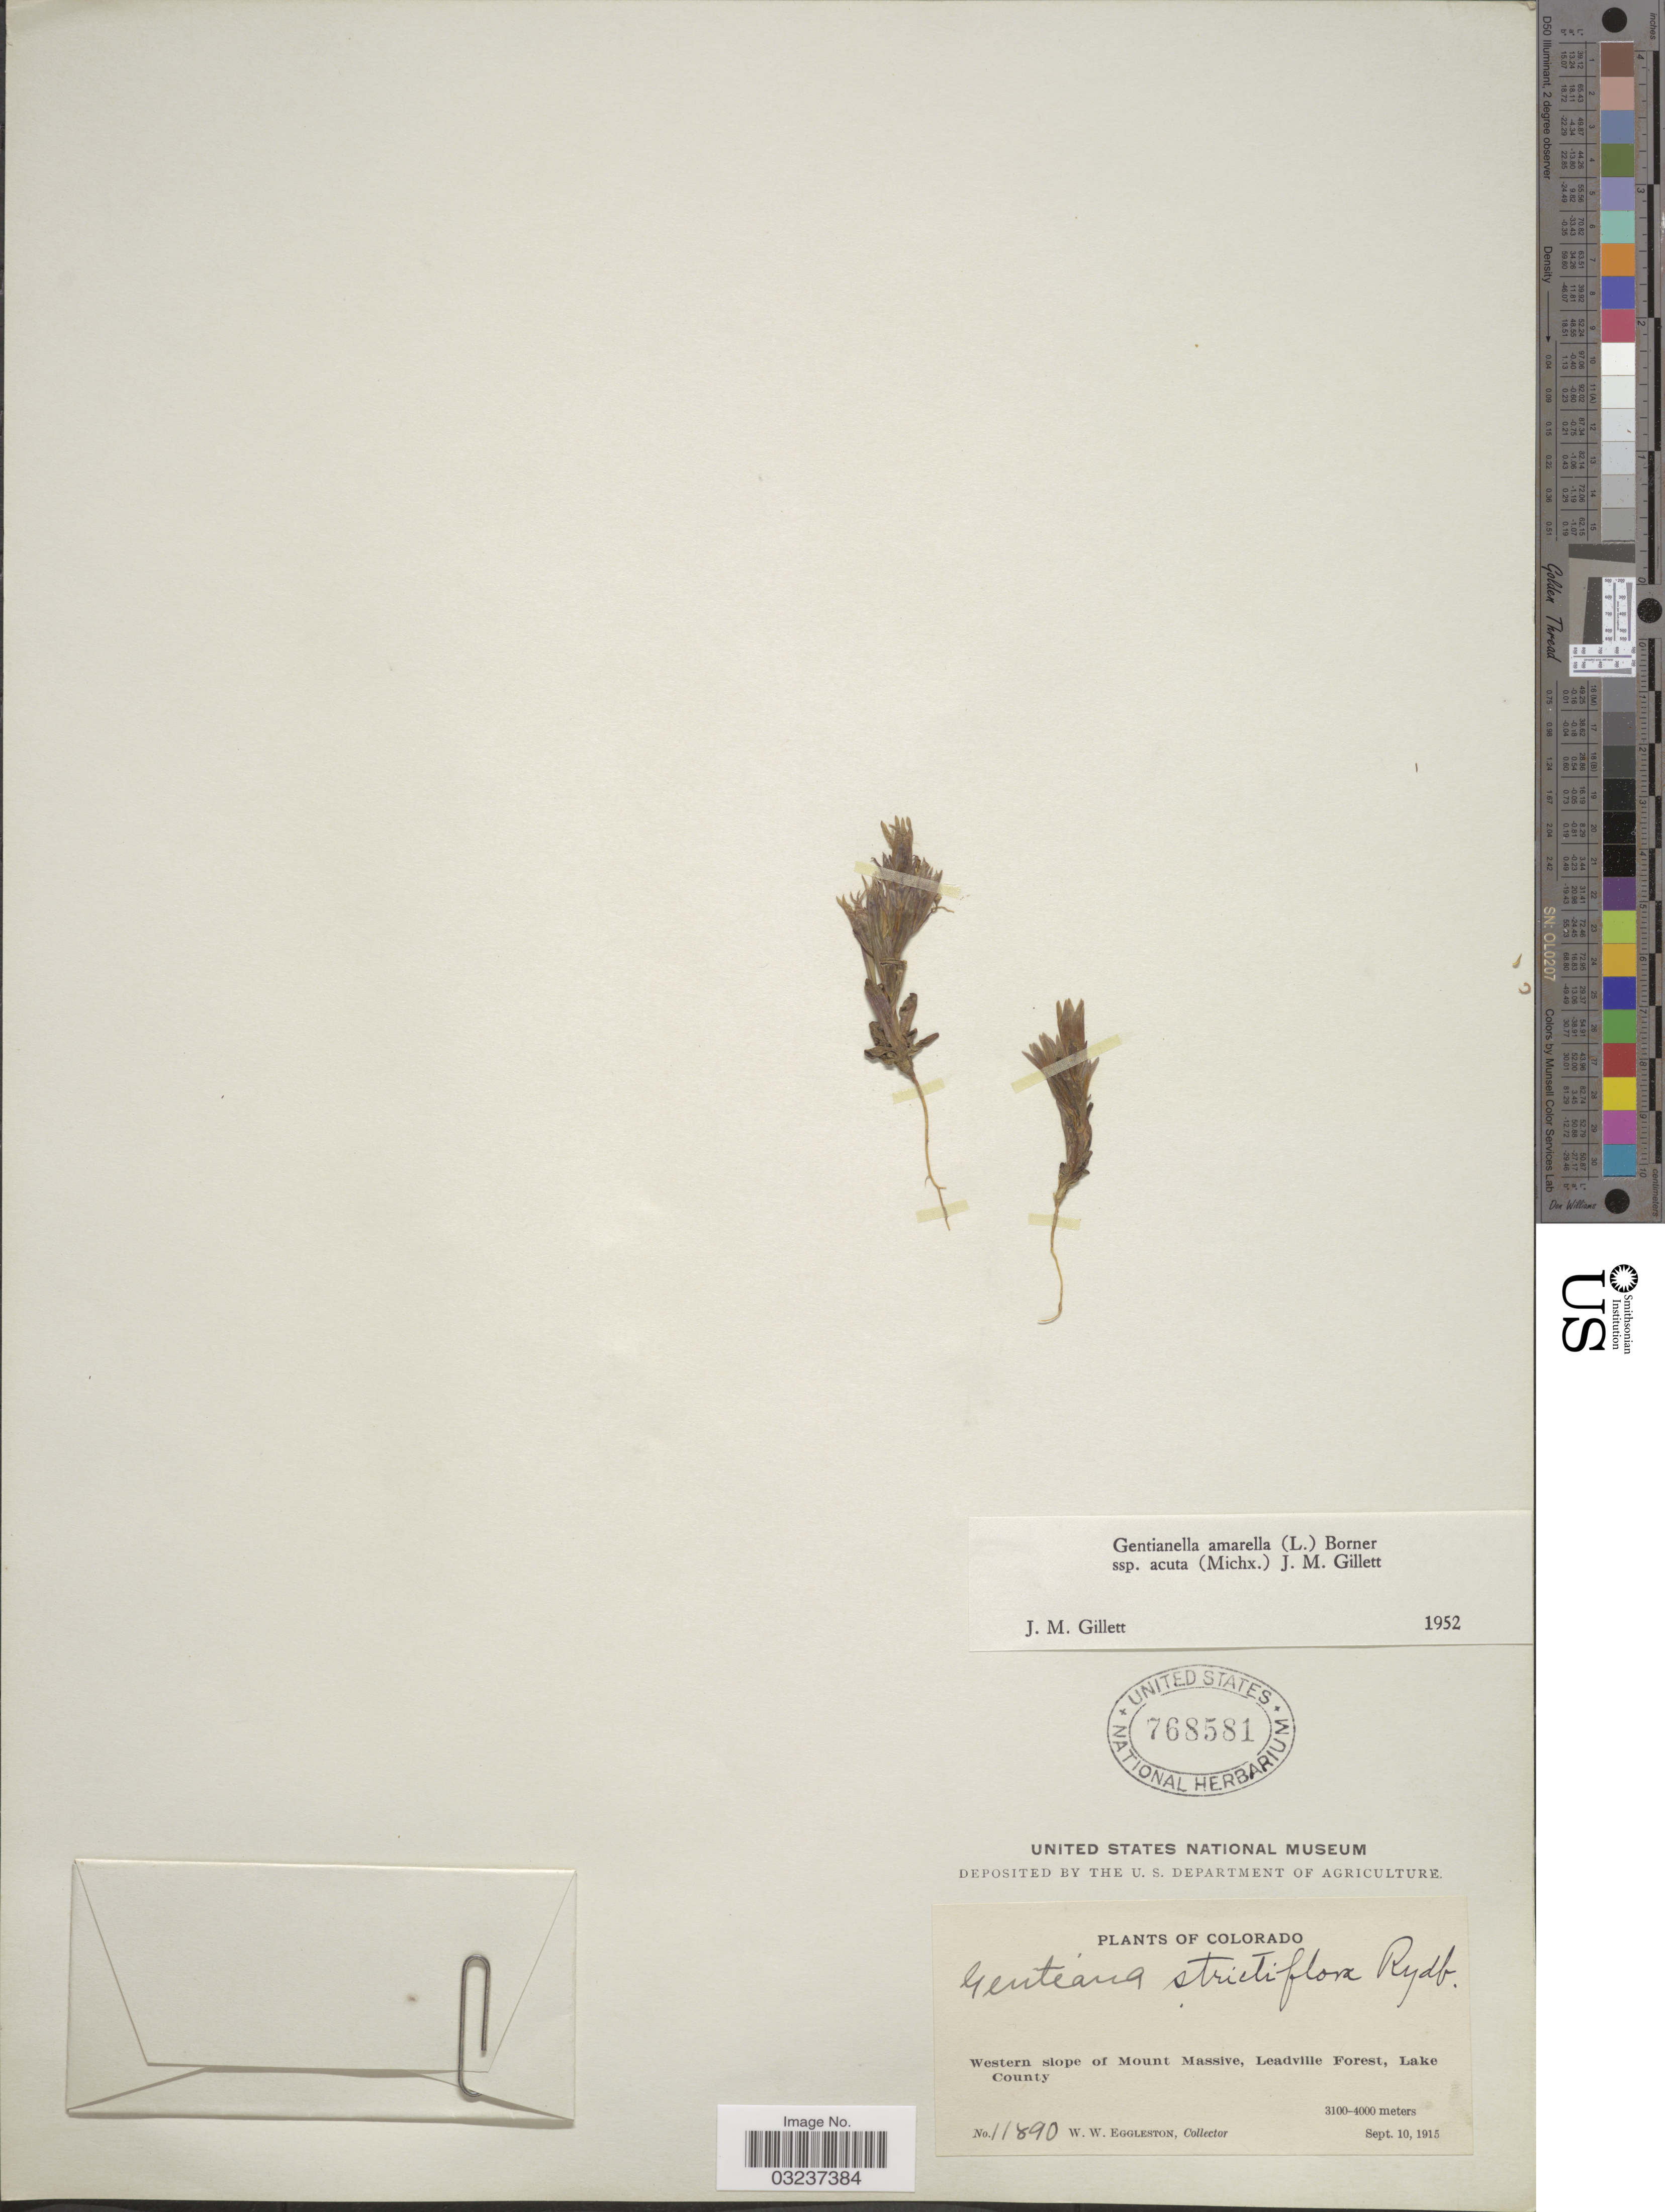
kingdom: Plantae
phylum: Tracheophyta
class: Magnoliopsida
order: Gentianales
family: Gentianaceae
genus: Gentianella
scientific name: Gentianella amarella subsp. acuta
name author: (Michx.) J.M. Gillett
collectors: W. W. Eggleston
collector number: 11890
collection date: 1915-09-10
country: United States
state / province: Colorado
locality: Western slope of Mount Massive, Leadville Forest, Lake County.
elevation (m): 3100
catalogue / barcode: US 768581